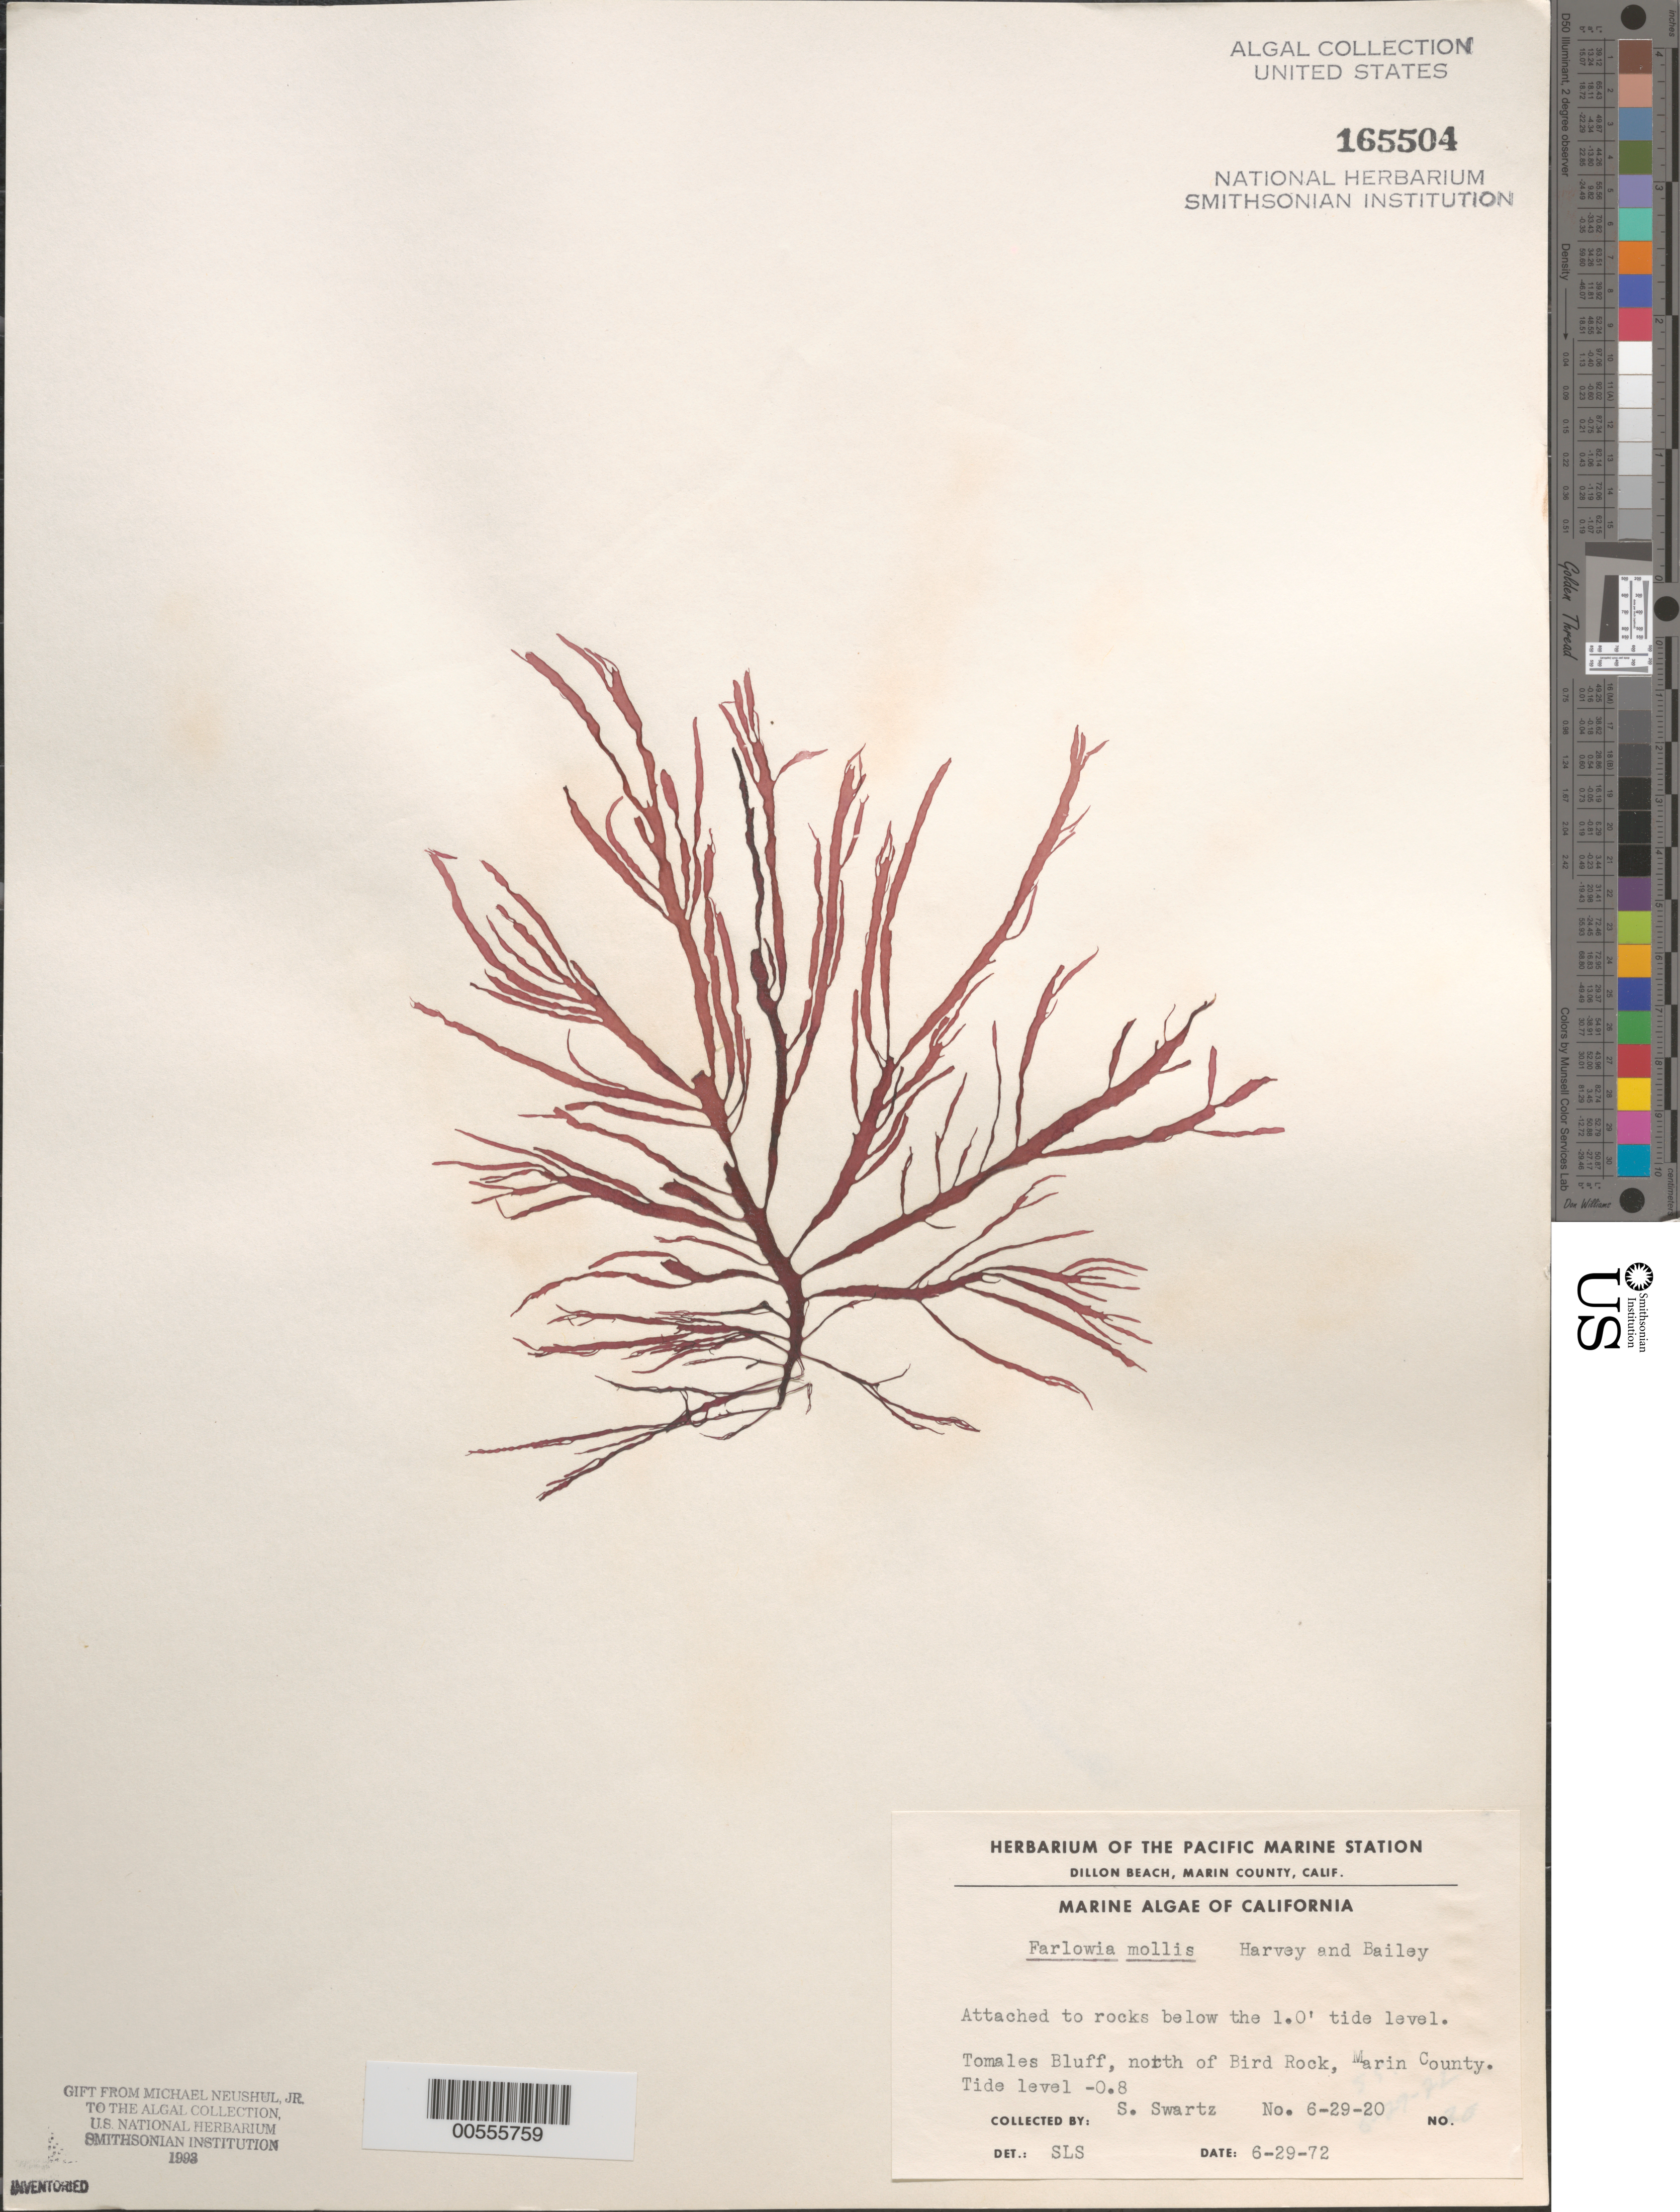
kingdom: Plantae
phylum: Rhodophyta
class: Florideophyceae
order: Gigartinales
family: Dumontiaceae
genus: Farlowia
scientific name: Farlowia mollis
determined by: Swartz, S. L.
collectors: S. L. Swartz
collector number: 6-29-20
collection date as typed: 29 Jun 1972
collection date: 1972-06-29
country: United States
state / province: California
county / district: Marin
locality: Tomales Bluff, rocks north of Bird Rock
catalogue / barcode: US 165504